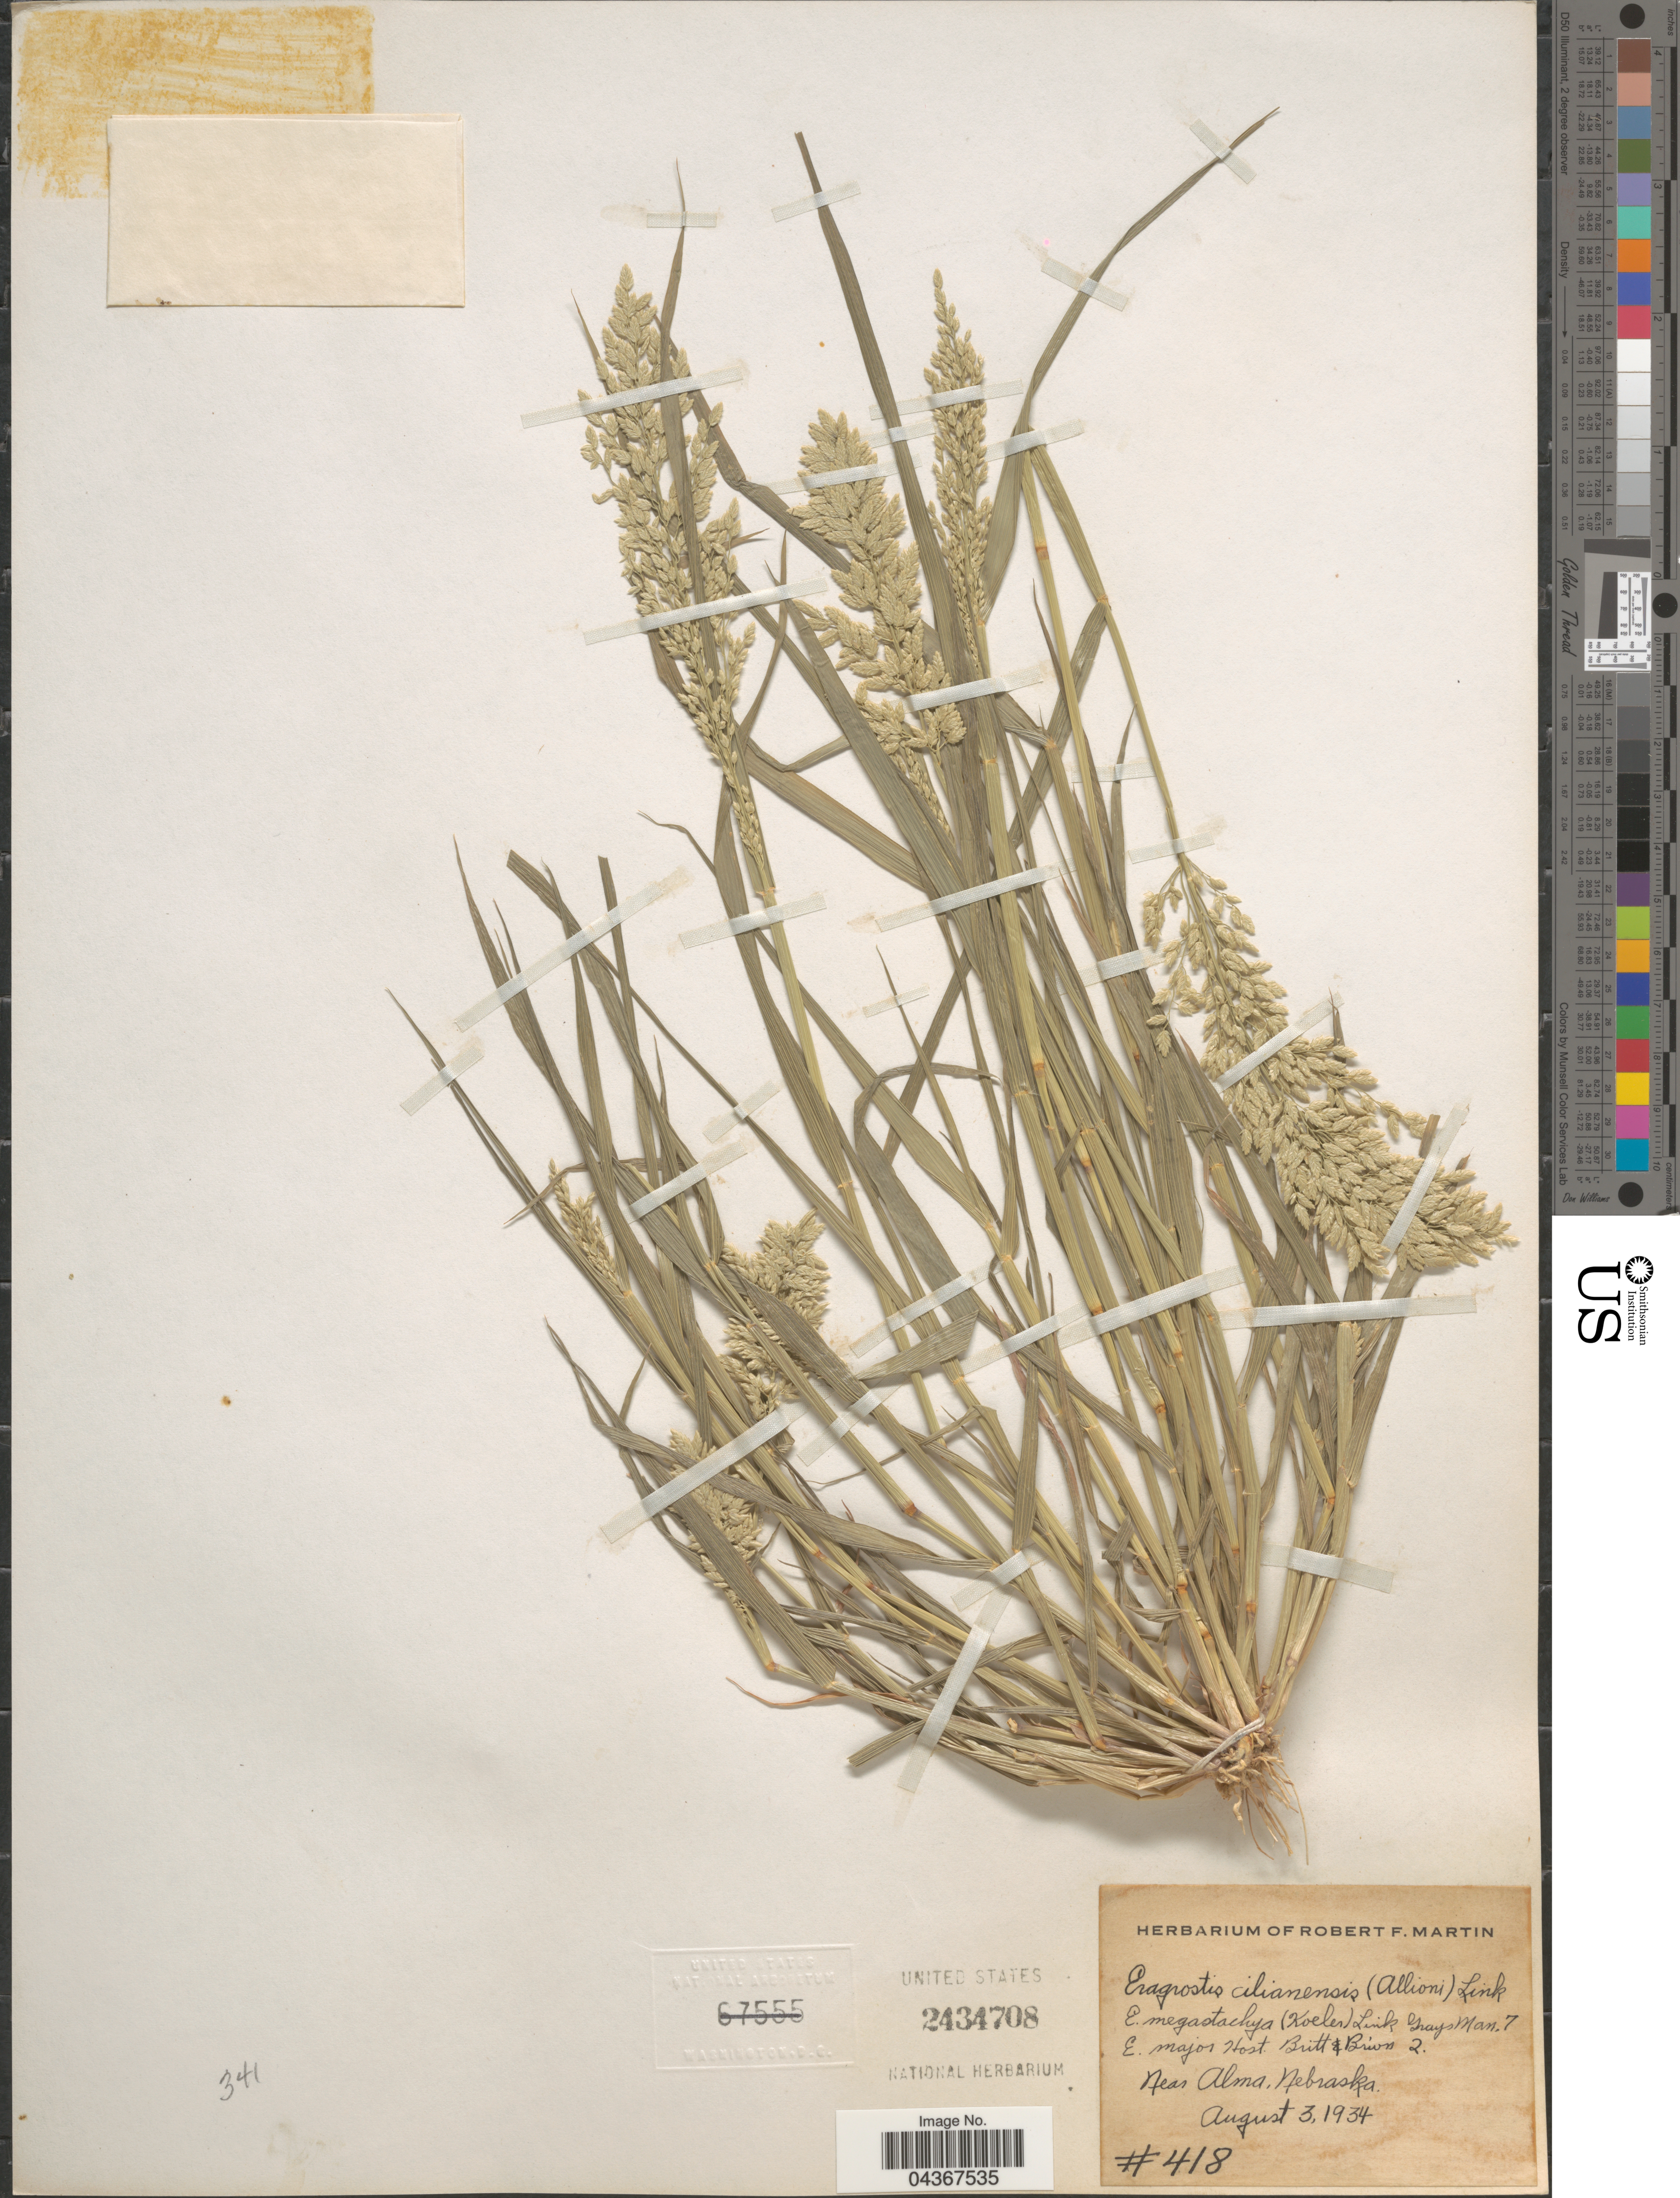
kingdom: Plantae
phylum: Tracheophyta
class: Liliopsida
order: Poales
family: Poaceae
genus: Eragrostis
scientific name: Eragrostis cilianensis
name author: (Bellardi) Vignolo ex Janch.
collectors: ex herb. Martin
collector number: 418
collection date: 1934-08-03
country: United States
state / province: Nebraska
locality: Near Alma.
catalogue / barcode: US 2434708